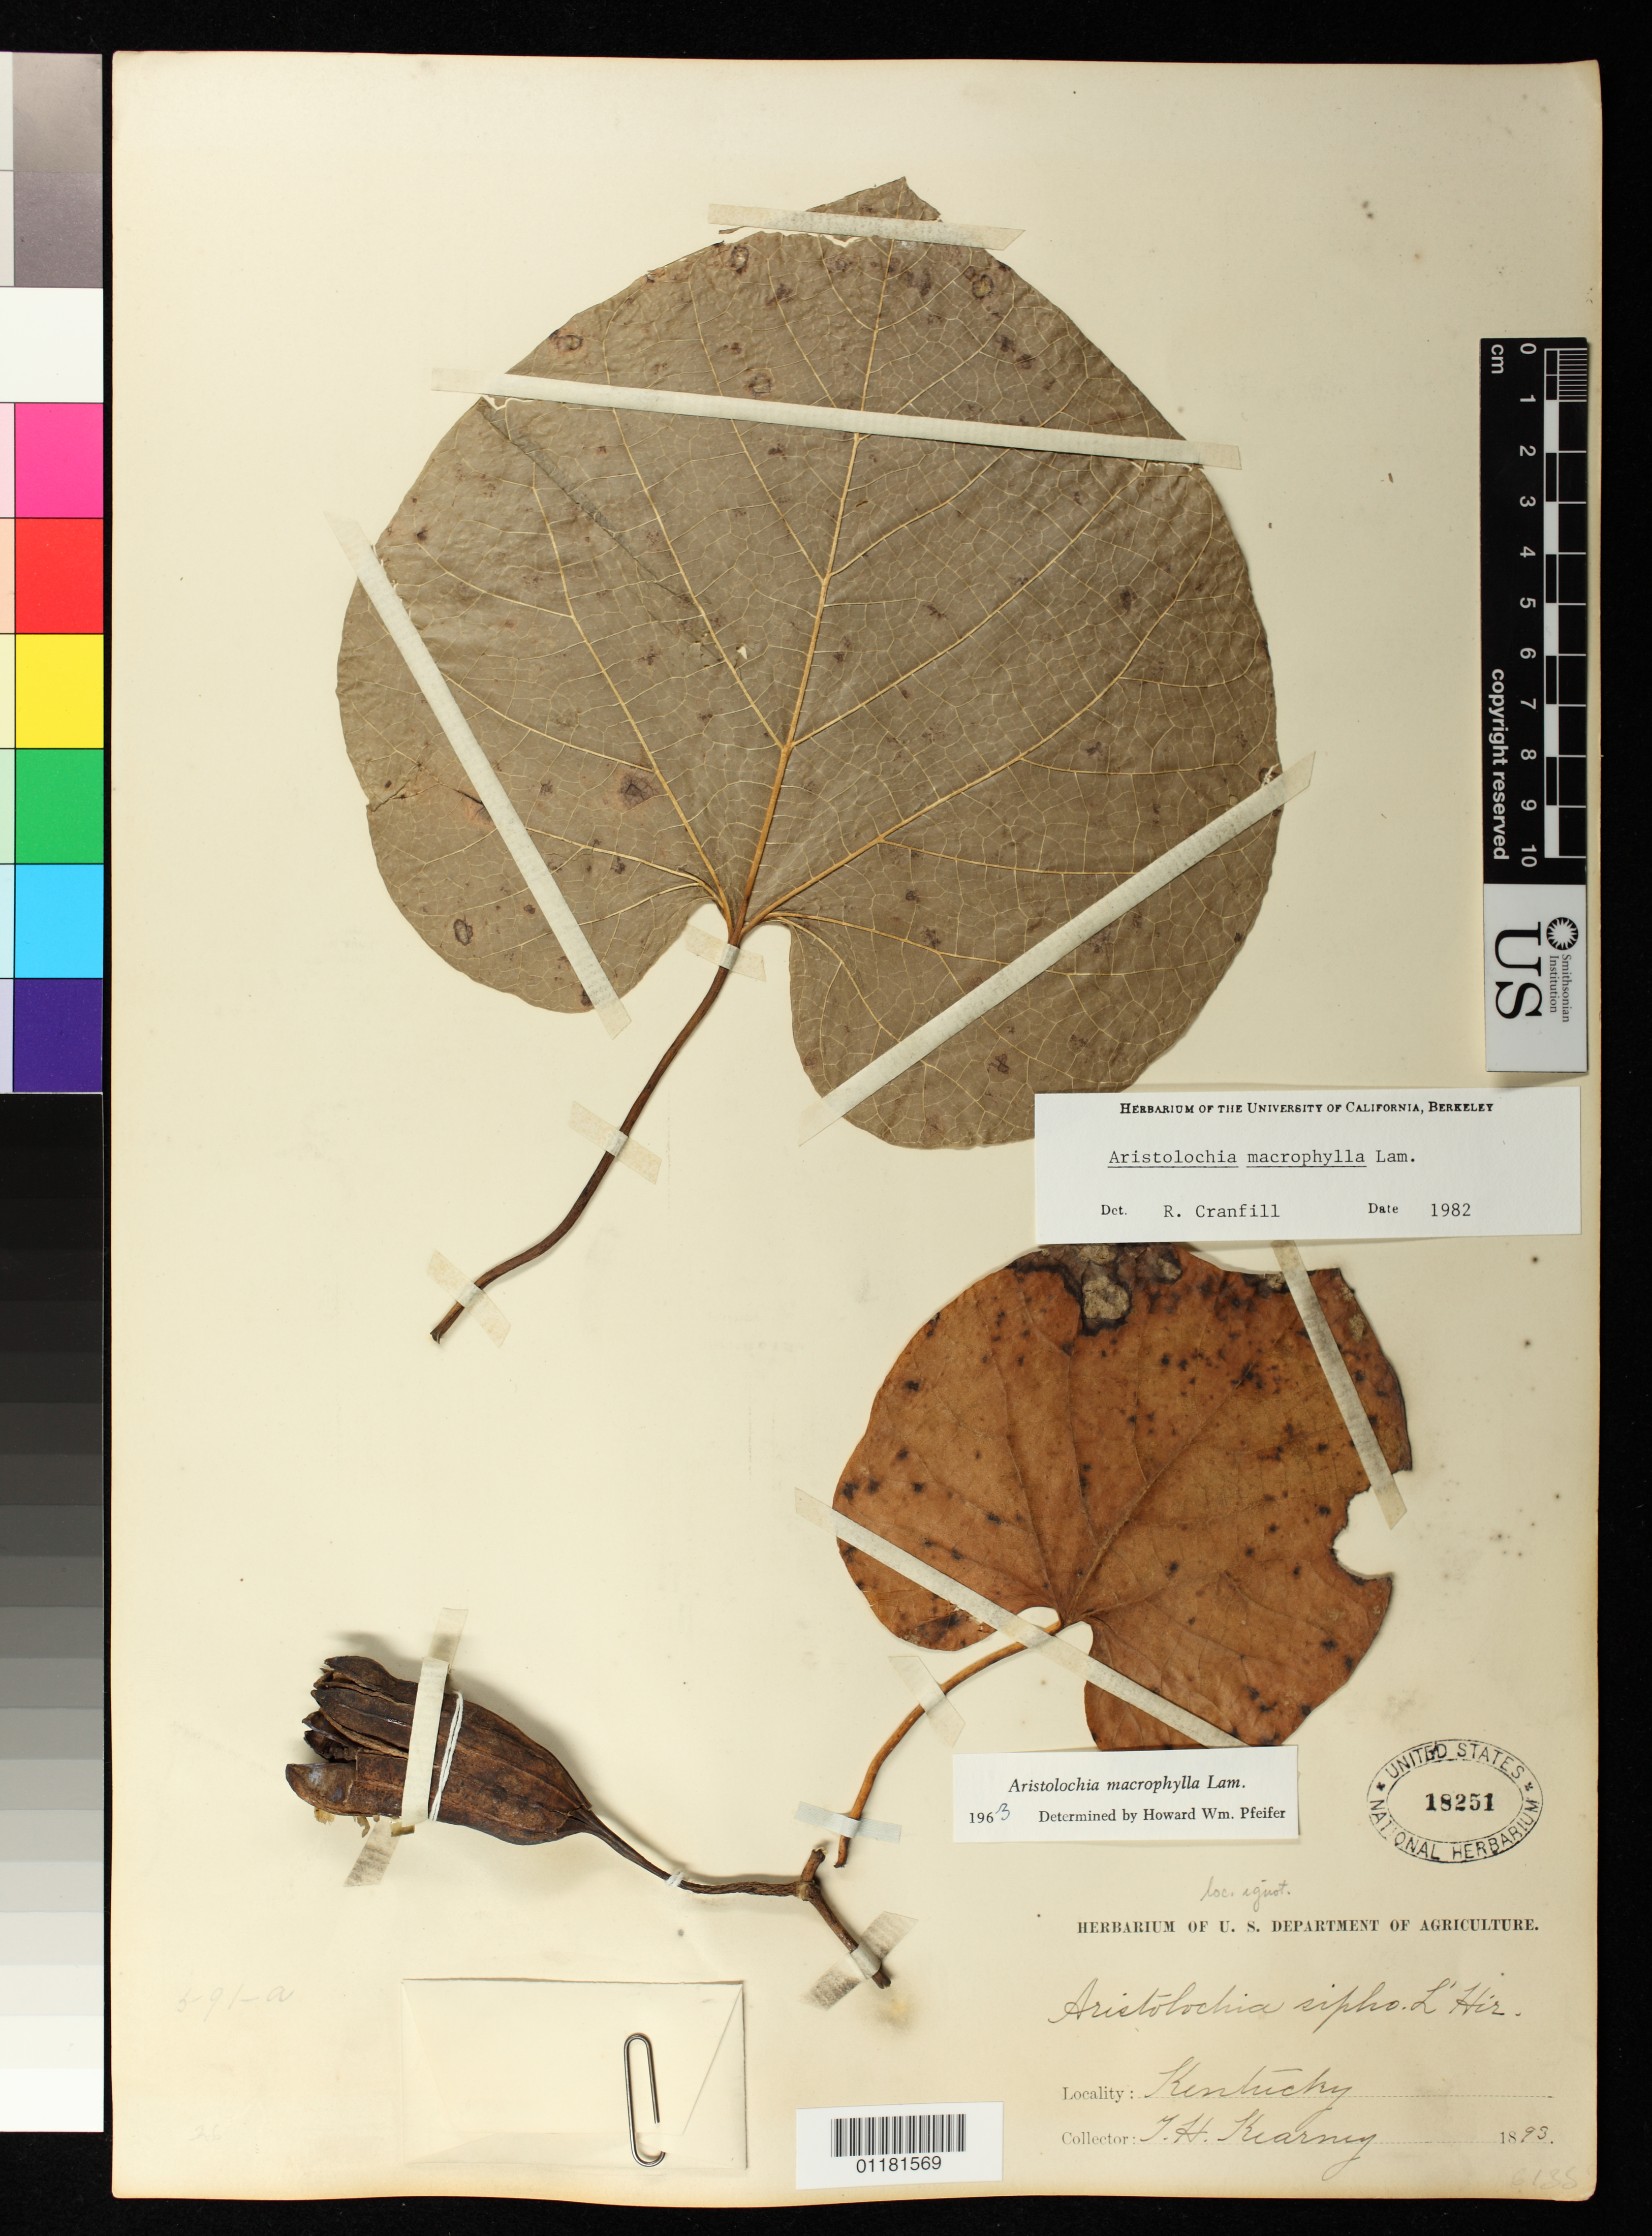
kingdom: Plantae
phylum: Tracheophyta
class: Magnoliopsida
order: Piperales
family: Aristolochiaceae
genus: Aristolochia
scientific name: Aristolochia macrophylla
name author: Lam.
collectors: T. H. Kearney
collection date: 1895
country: United States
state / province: Kentucky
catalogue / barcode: US 18251